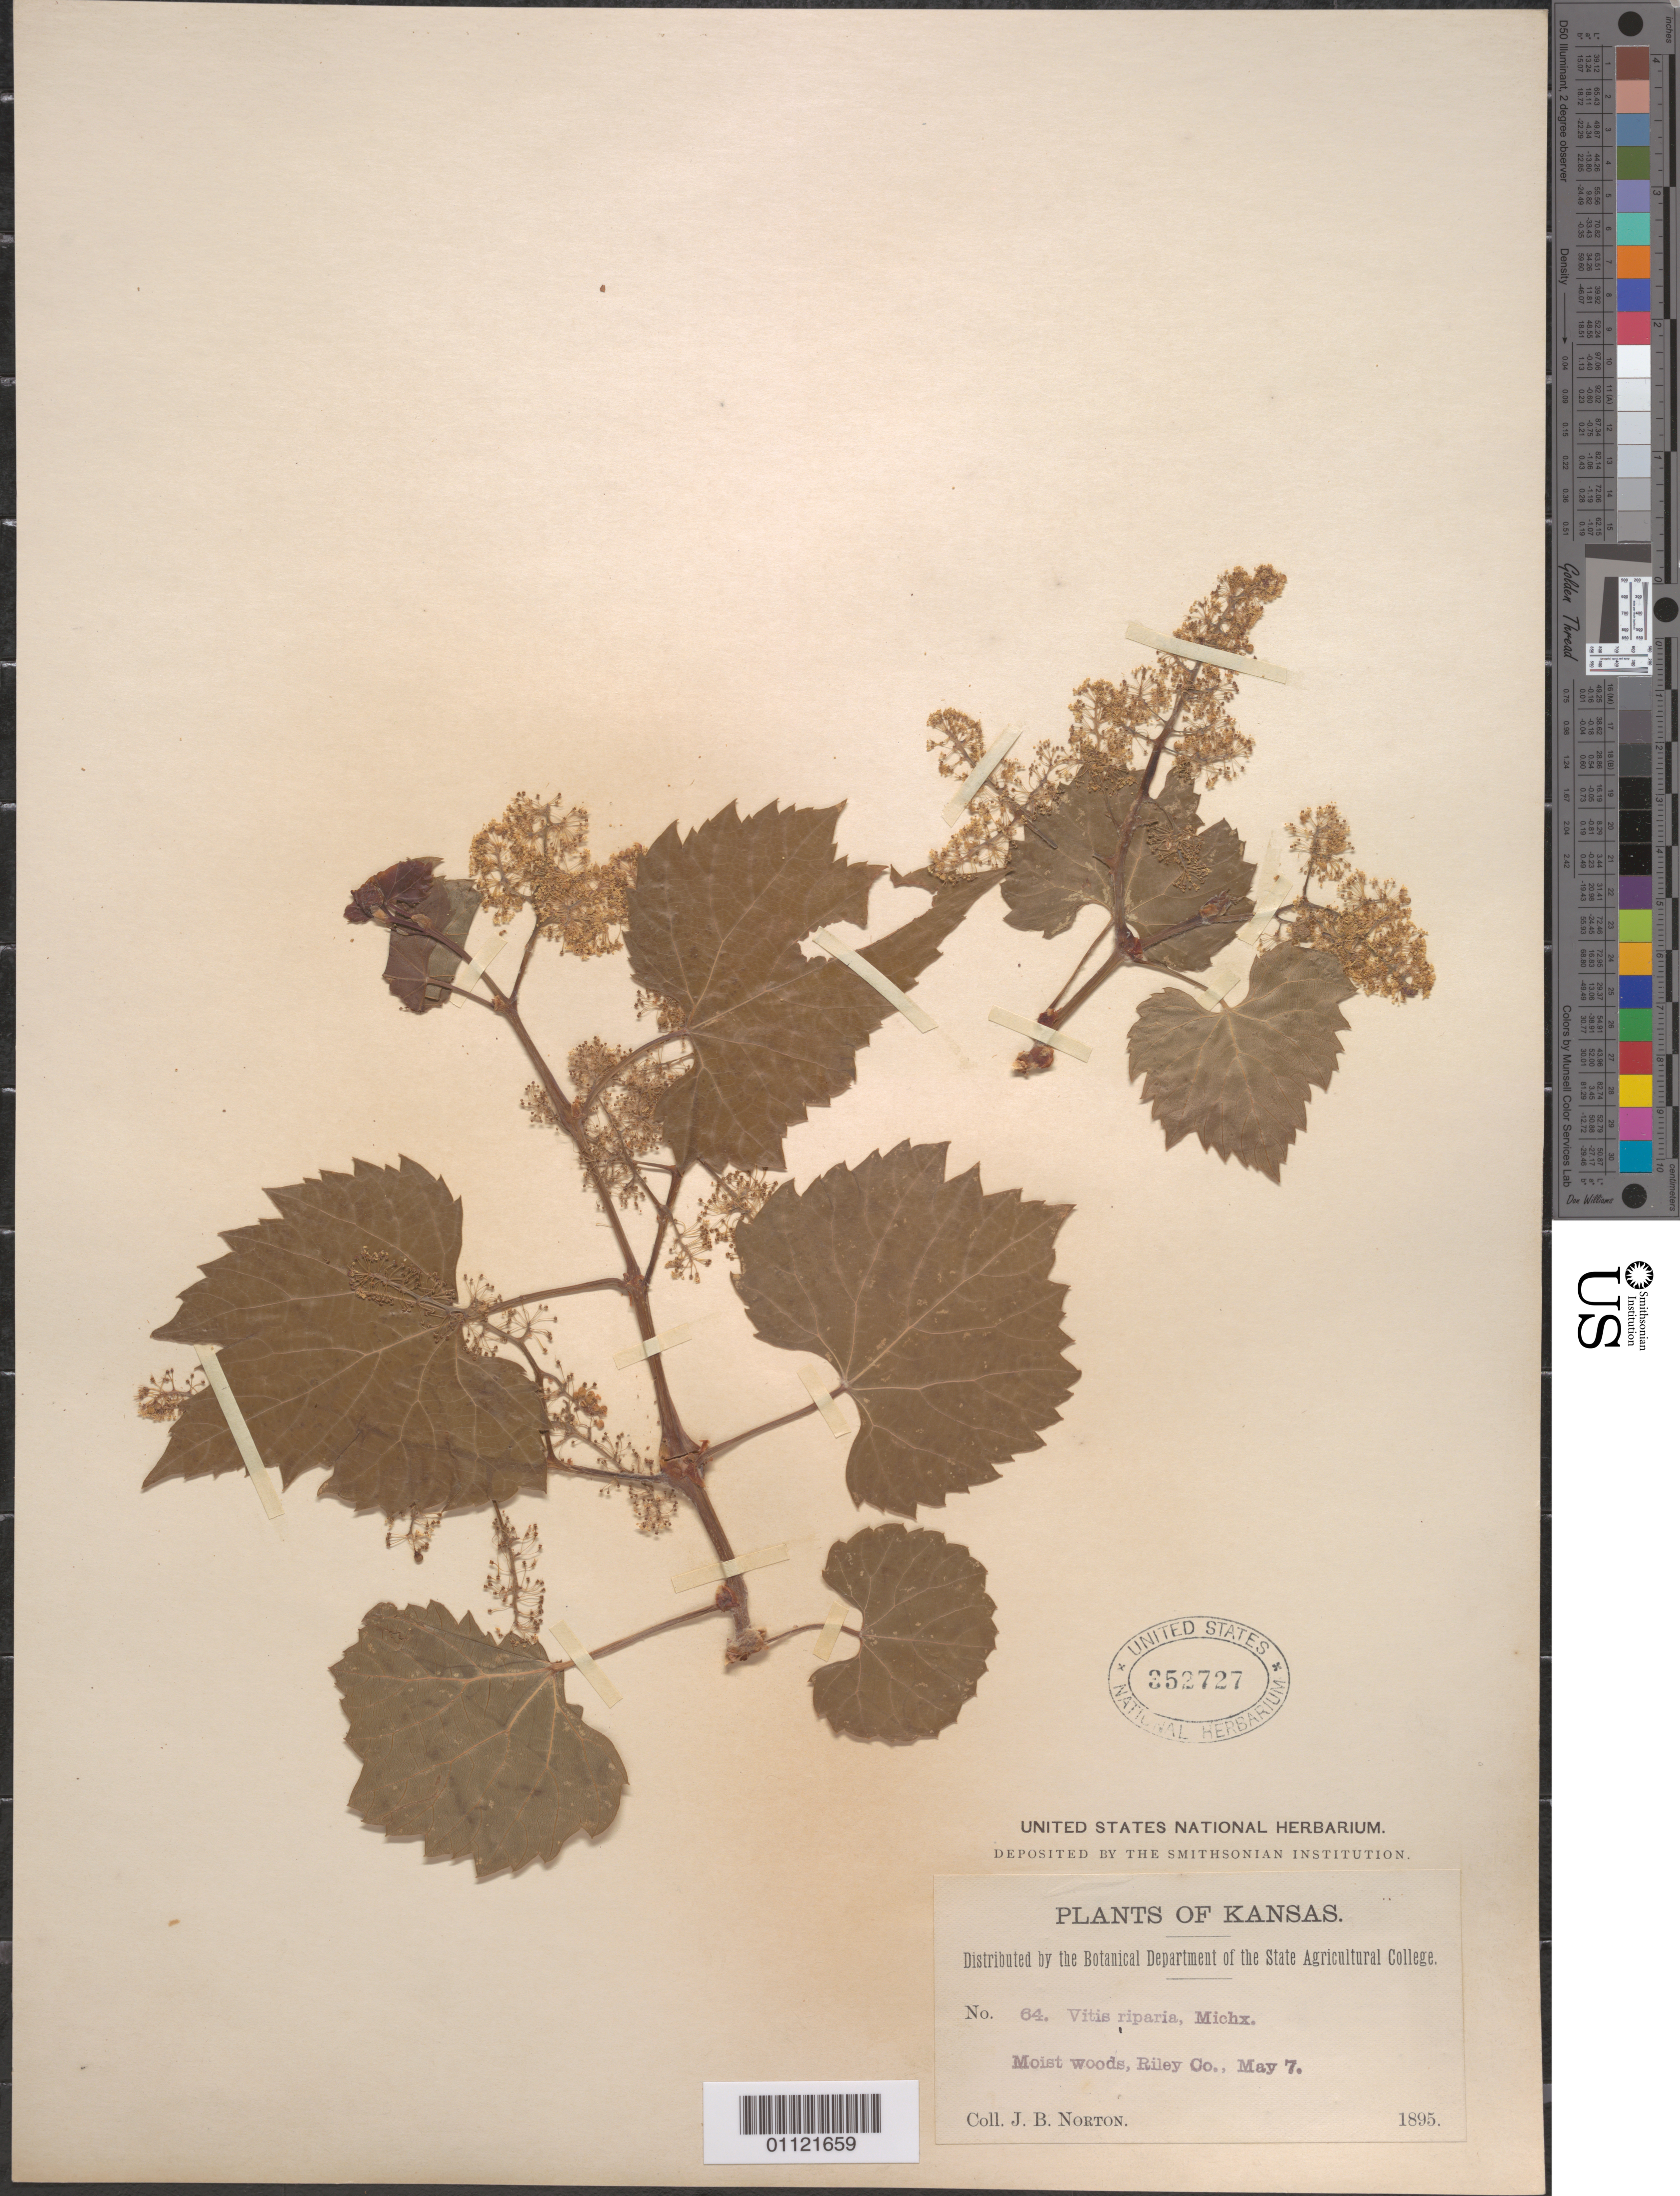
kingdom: Plantae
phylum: Tracheophyta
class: Magnoliopsida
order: Vitales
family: Vitaceae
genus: Vitis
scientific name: Vitis vulpina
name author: L.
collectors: J. B. Norton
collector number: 64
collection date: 1895-05-07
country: United States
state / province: Kansas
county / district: Riley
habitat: Moist woods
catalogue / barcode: US 352727